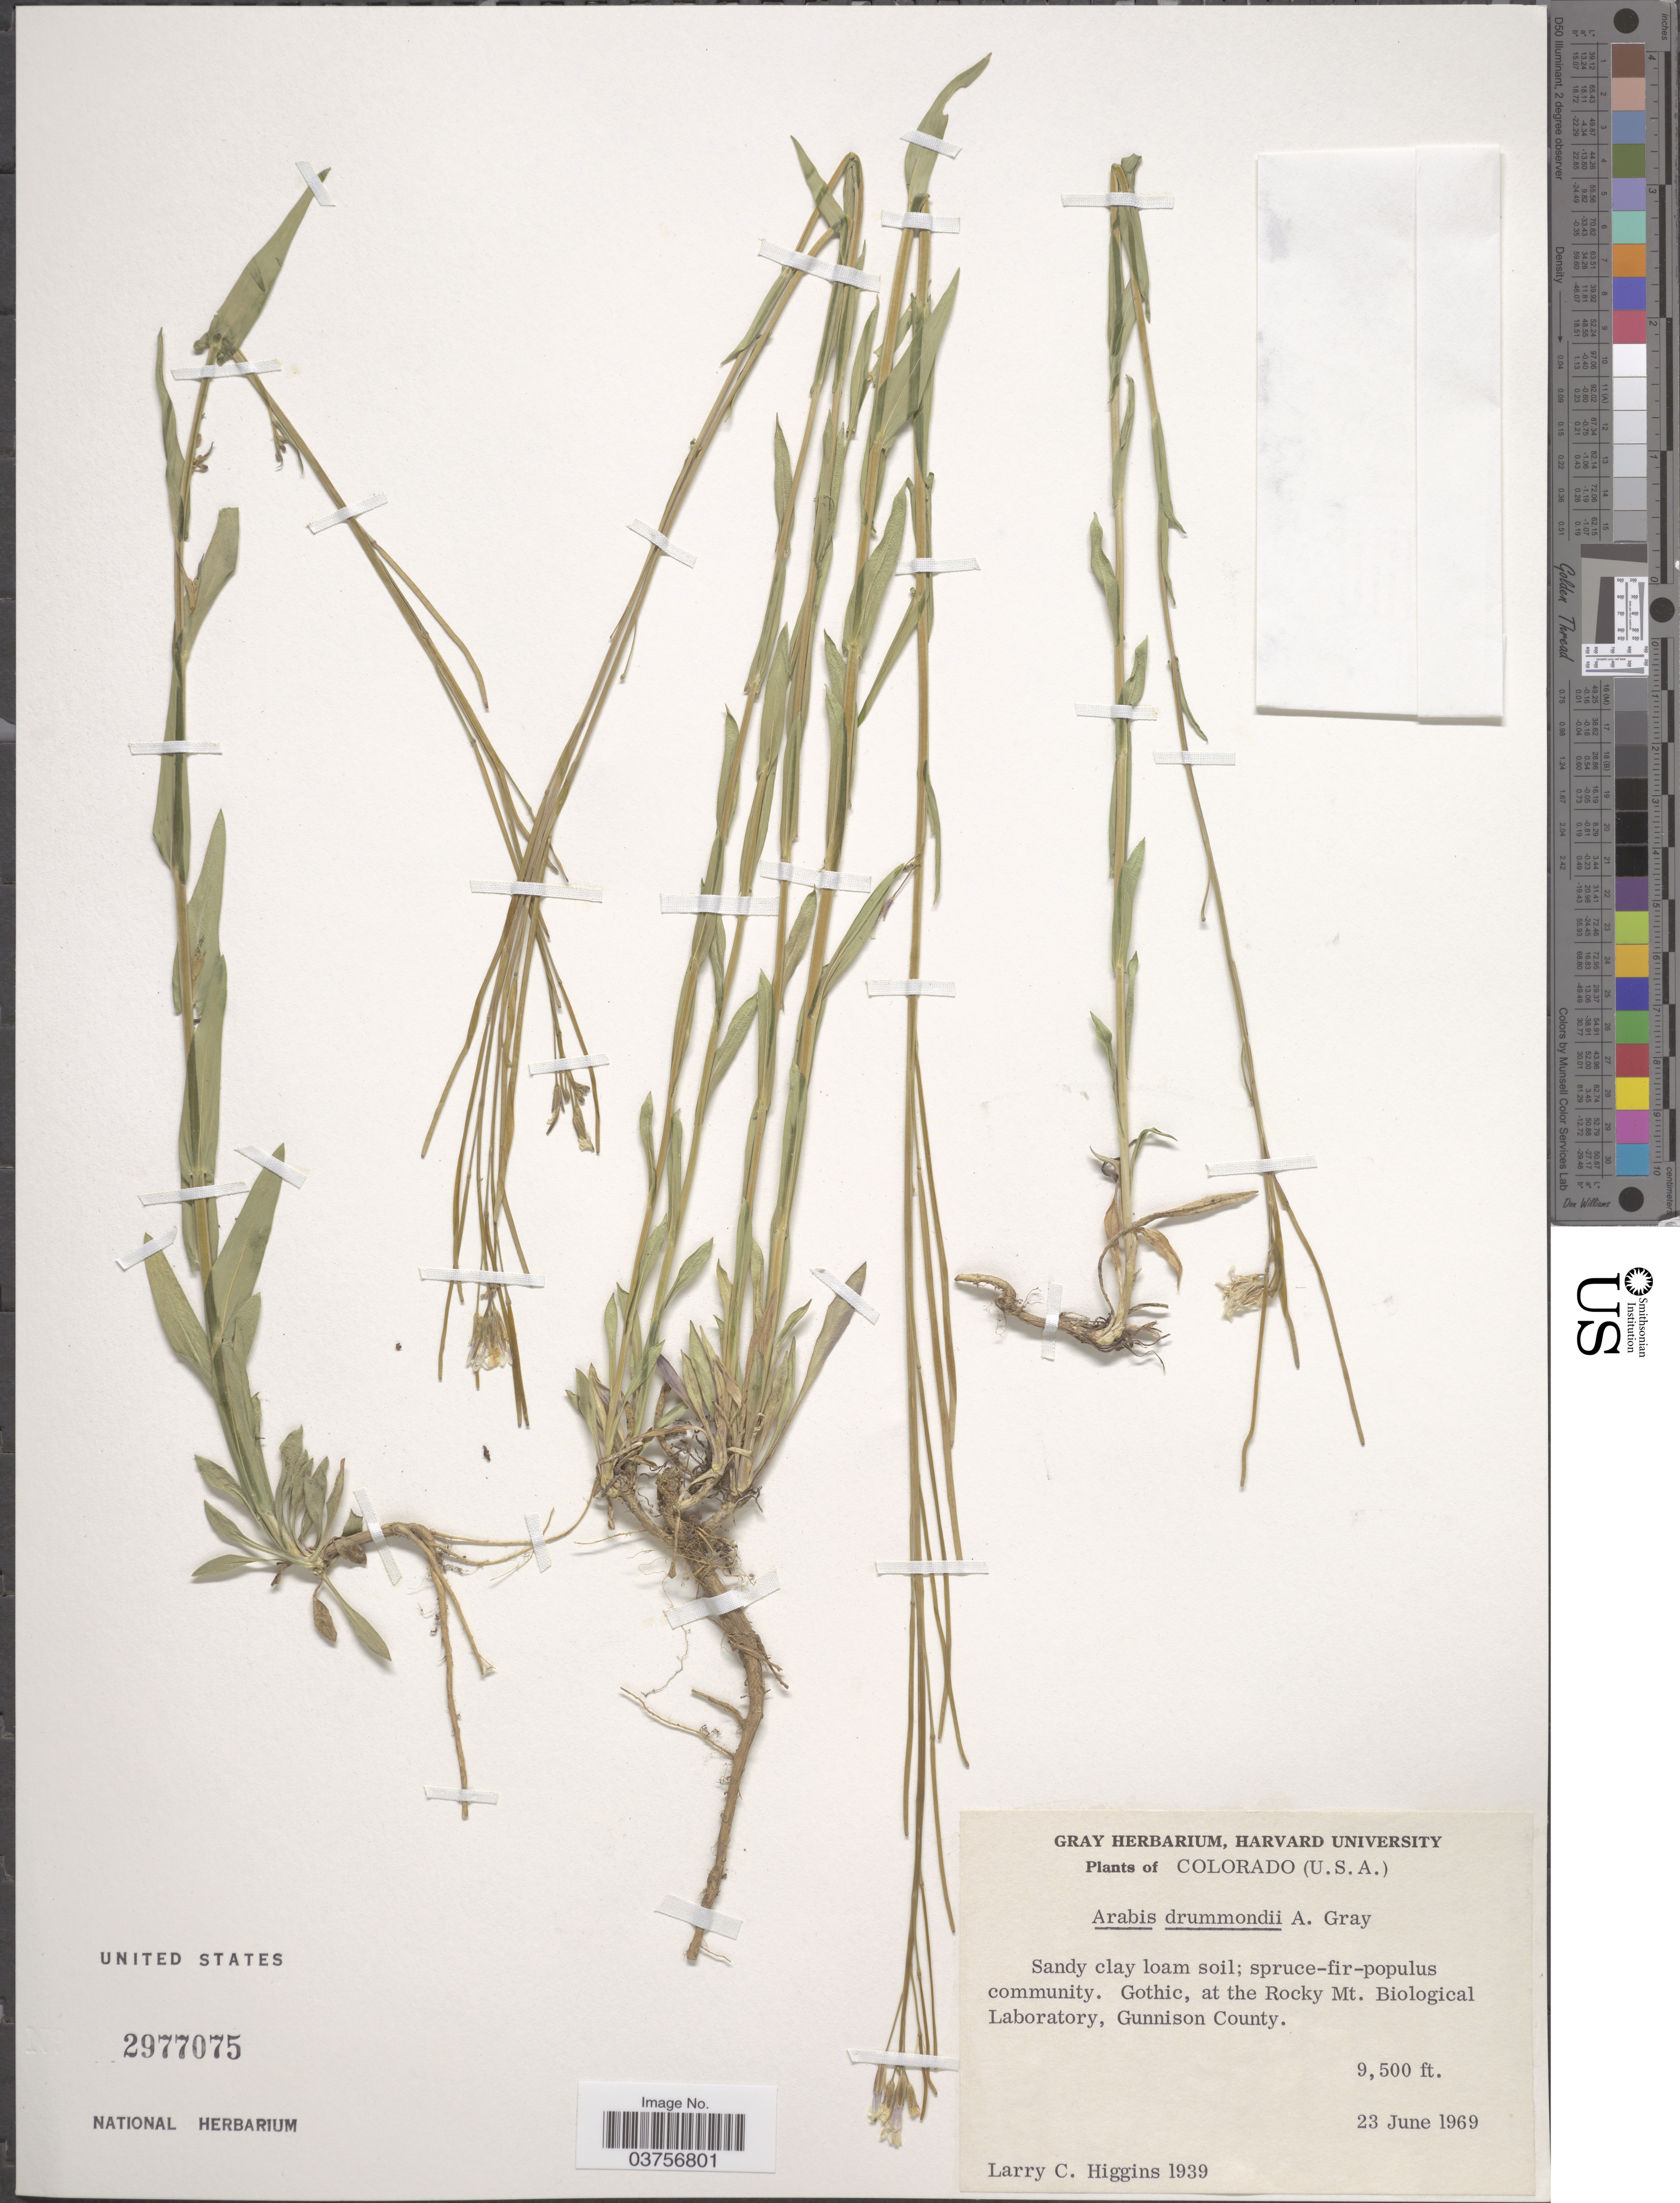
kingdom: Plantae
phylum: Tracheophyta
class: Magnoliopsida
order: Brassicales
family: Brassicaceae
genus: Arabis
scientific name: Arabis drummondii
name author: A. Gray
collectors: L. Higgins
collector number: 1939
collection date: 1969-06-23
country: United States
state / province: Colorado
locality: Gothic, at the Rocky Mt. Biological Laboratory, Gunnison County.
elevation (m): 2896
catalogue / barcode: US 2977075